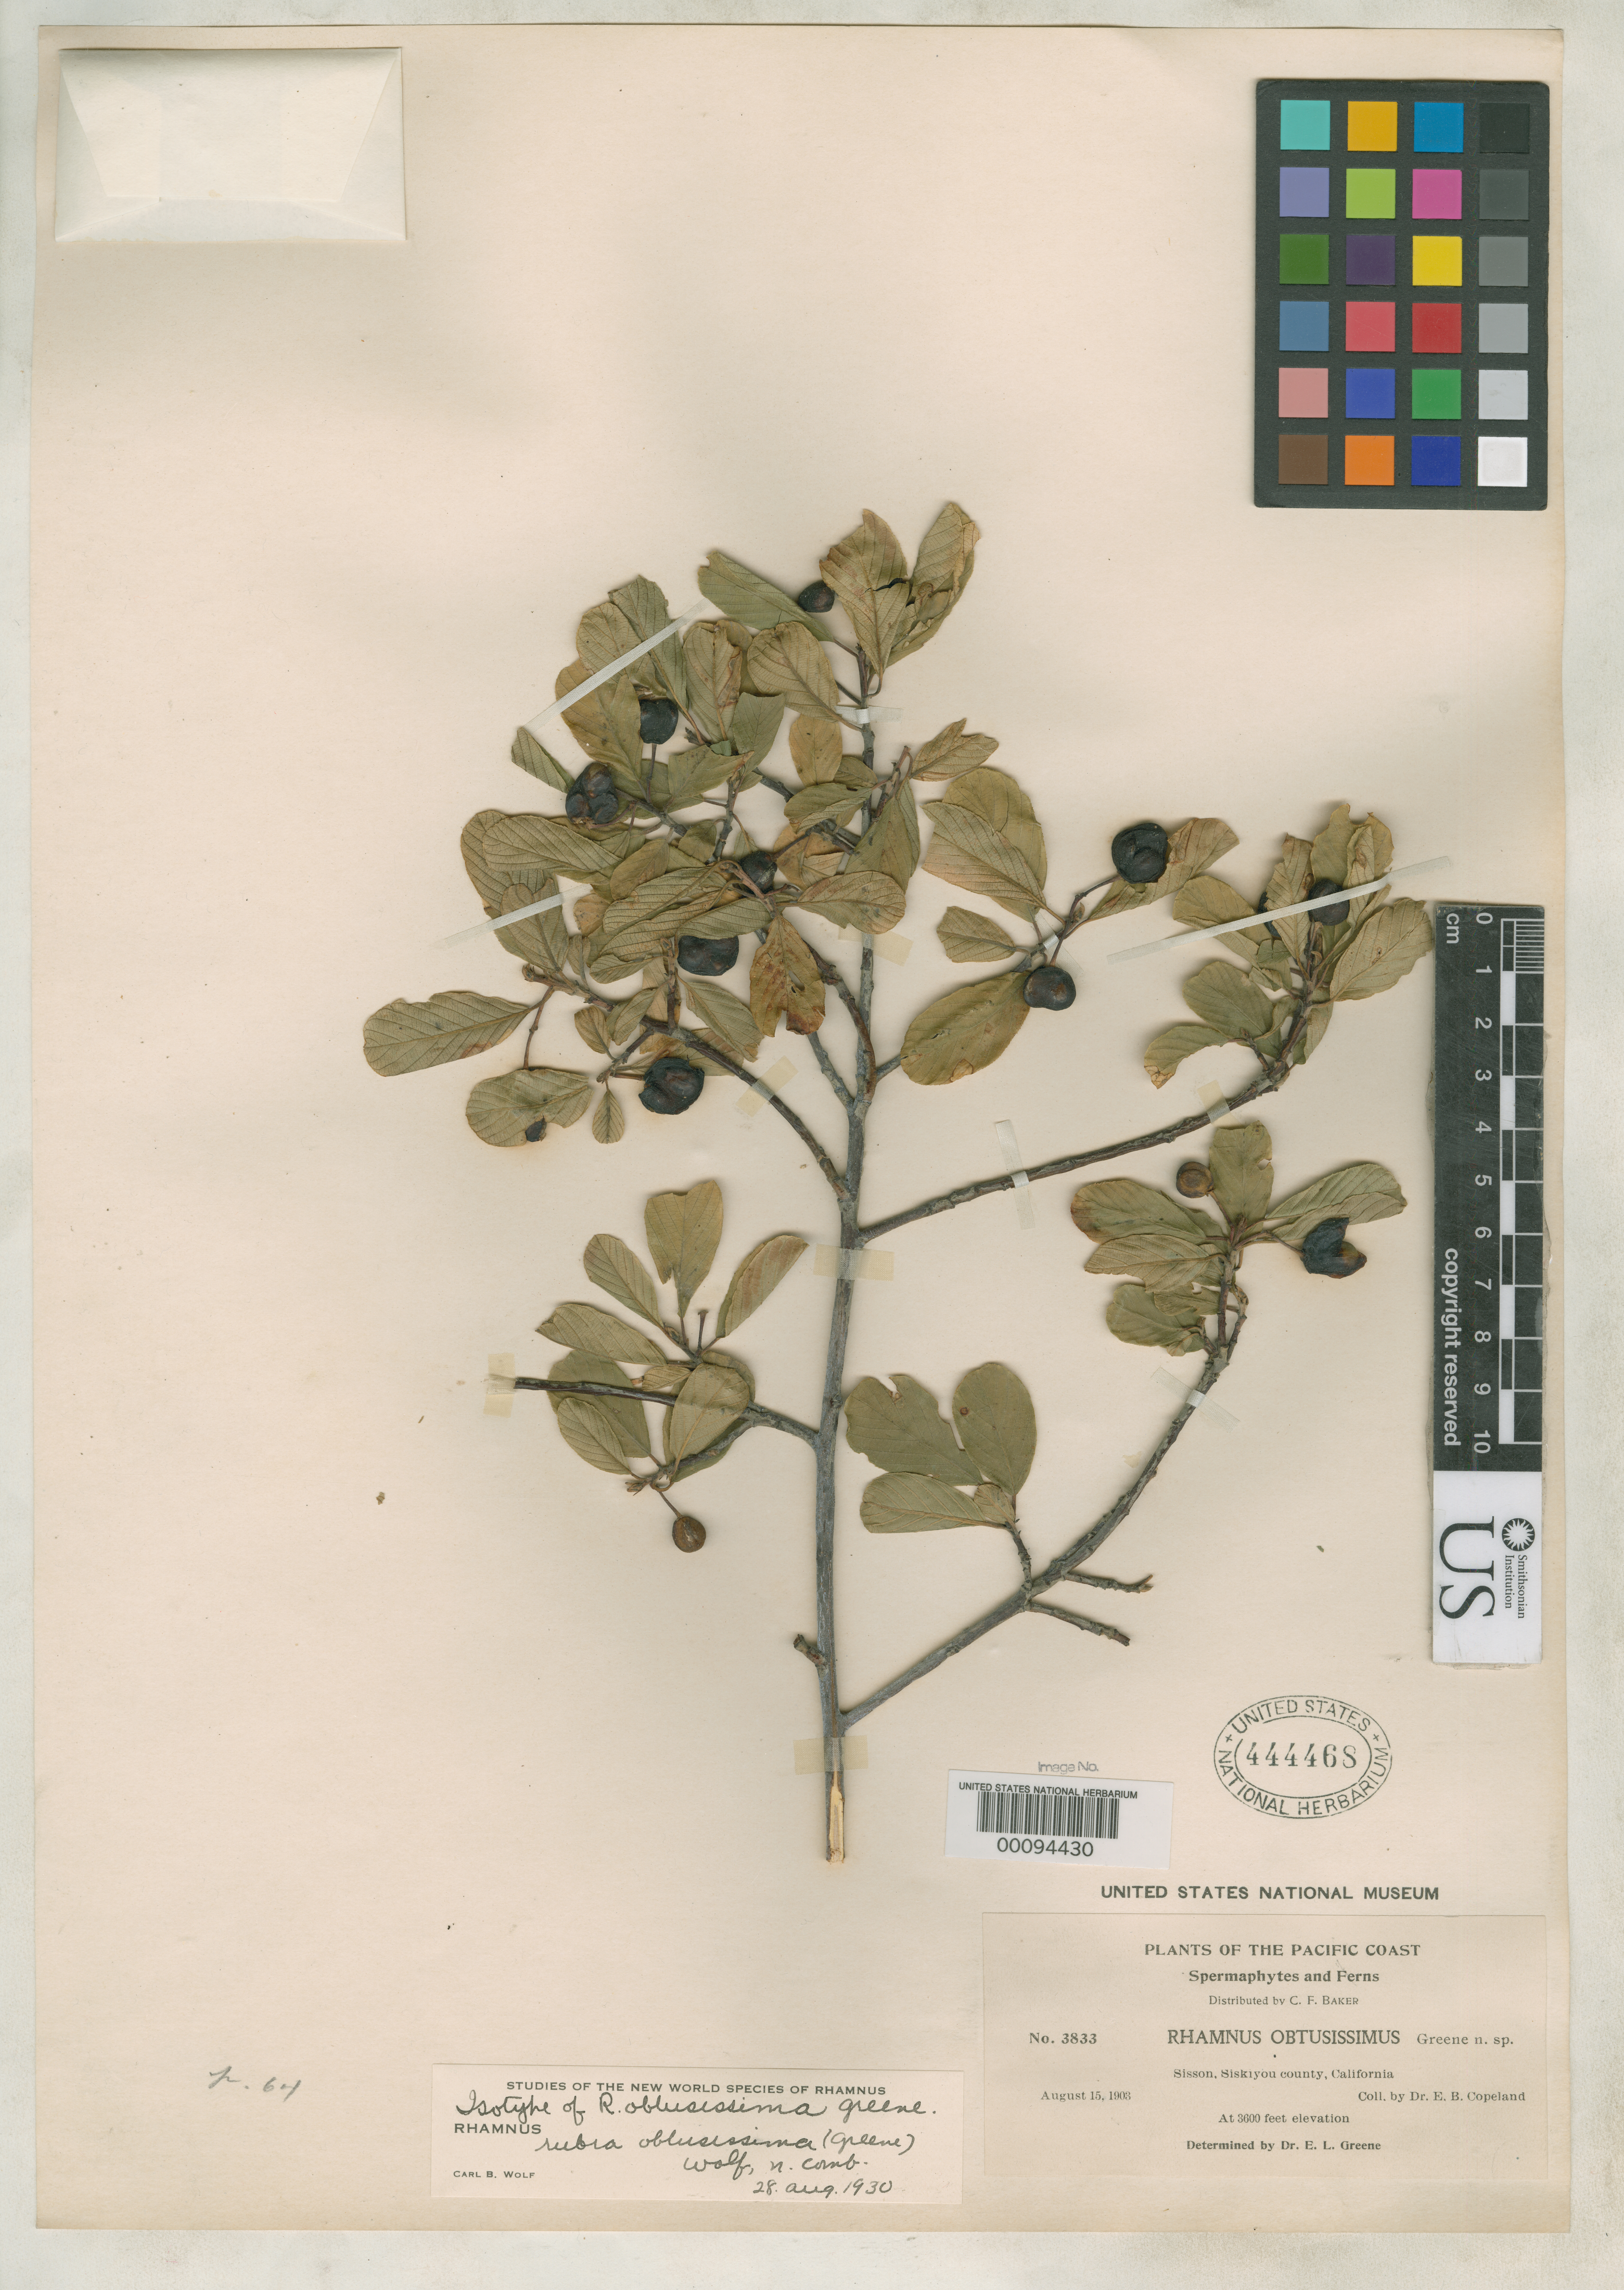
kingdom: Plantae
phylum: Tracheophyta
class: Magnoliopsida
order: Rosales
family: Rhamnaceae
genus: Rhamnus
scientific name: Rhamnus obtusissima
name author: Greene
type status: Isotype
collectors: E. B. Copeland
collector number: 3833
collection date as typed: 15 Aug 1903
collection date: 1903-08-15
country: United States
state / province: California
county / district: Siskiyou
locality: Sisson.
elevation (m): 914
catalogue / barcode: US 444468